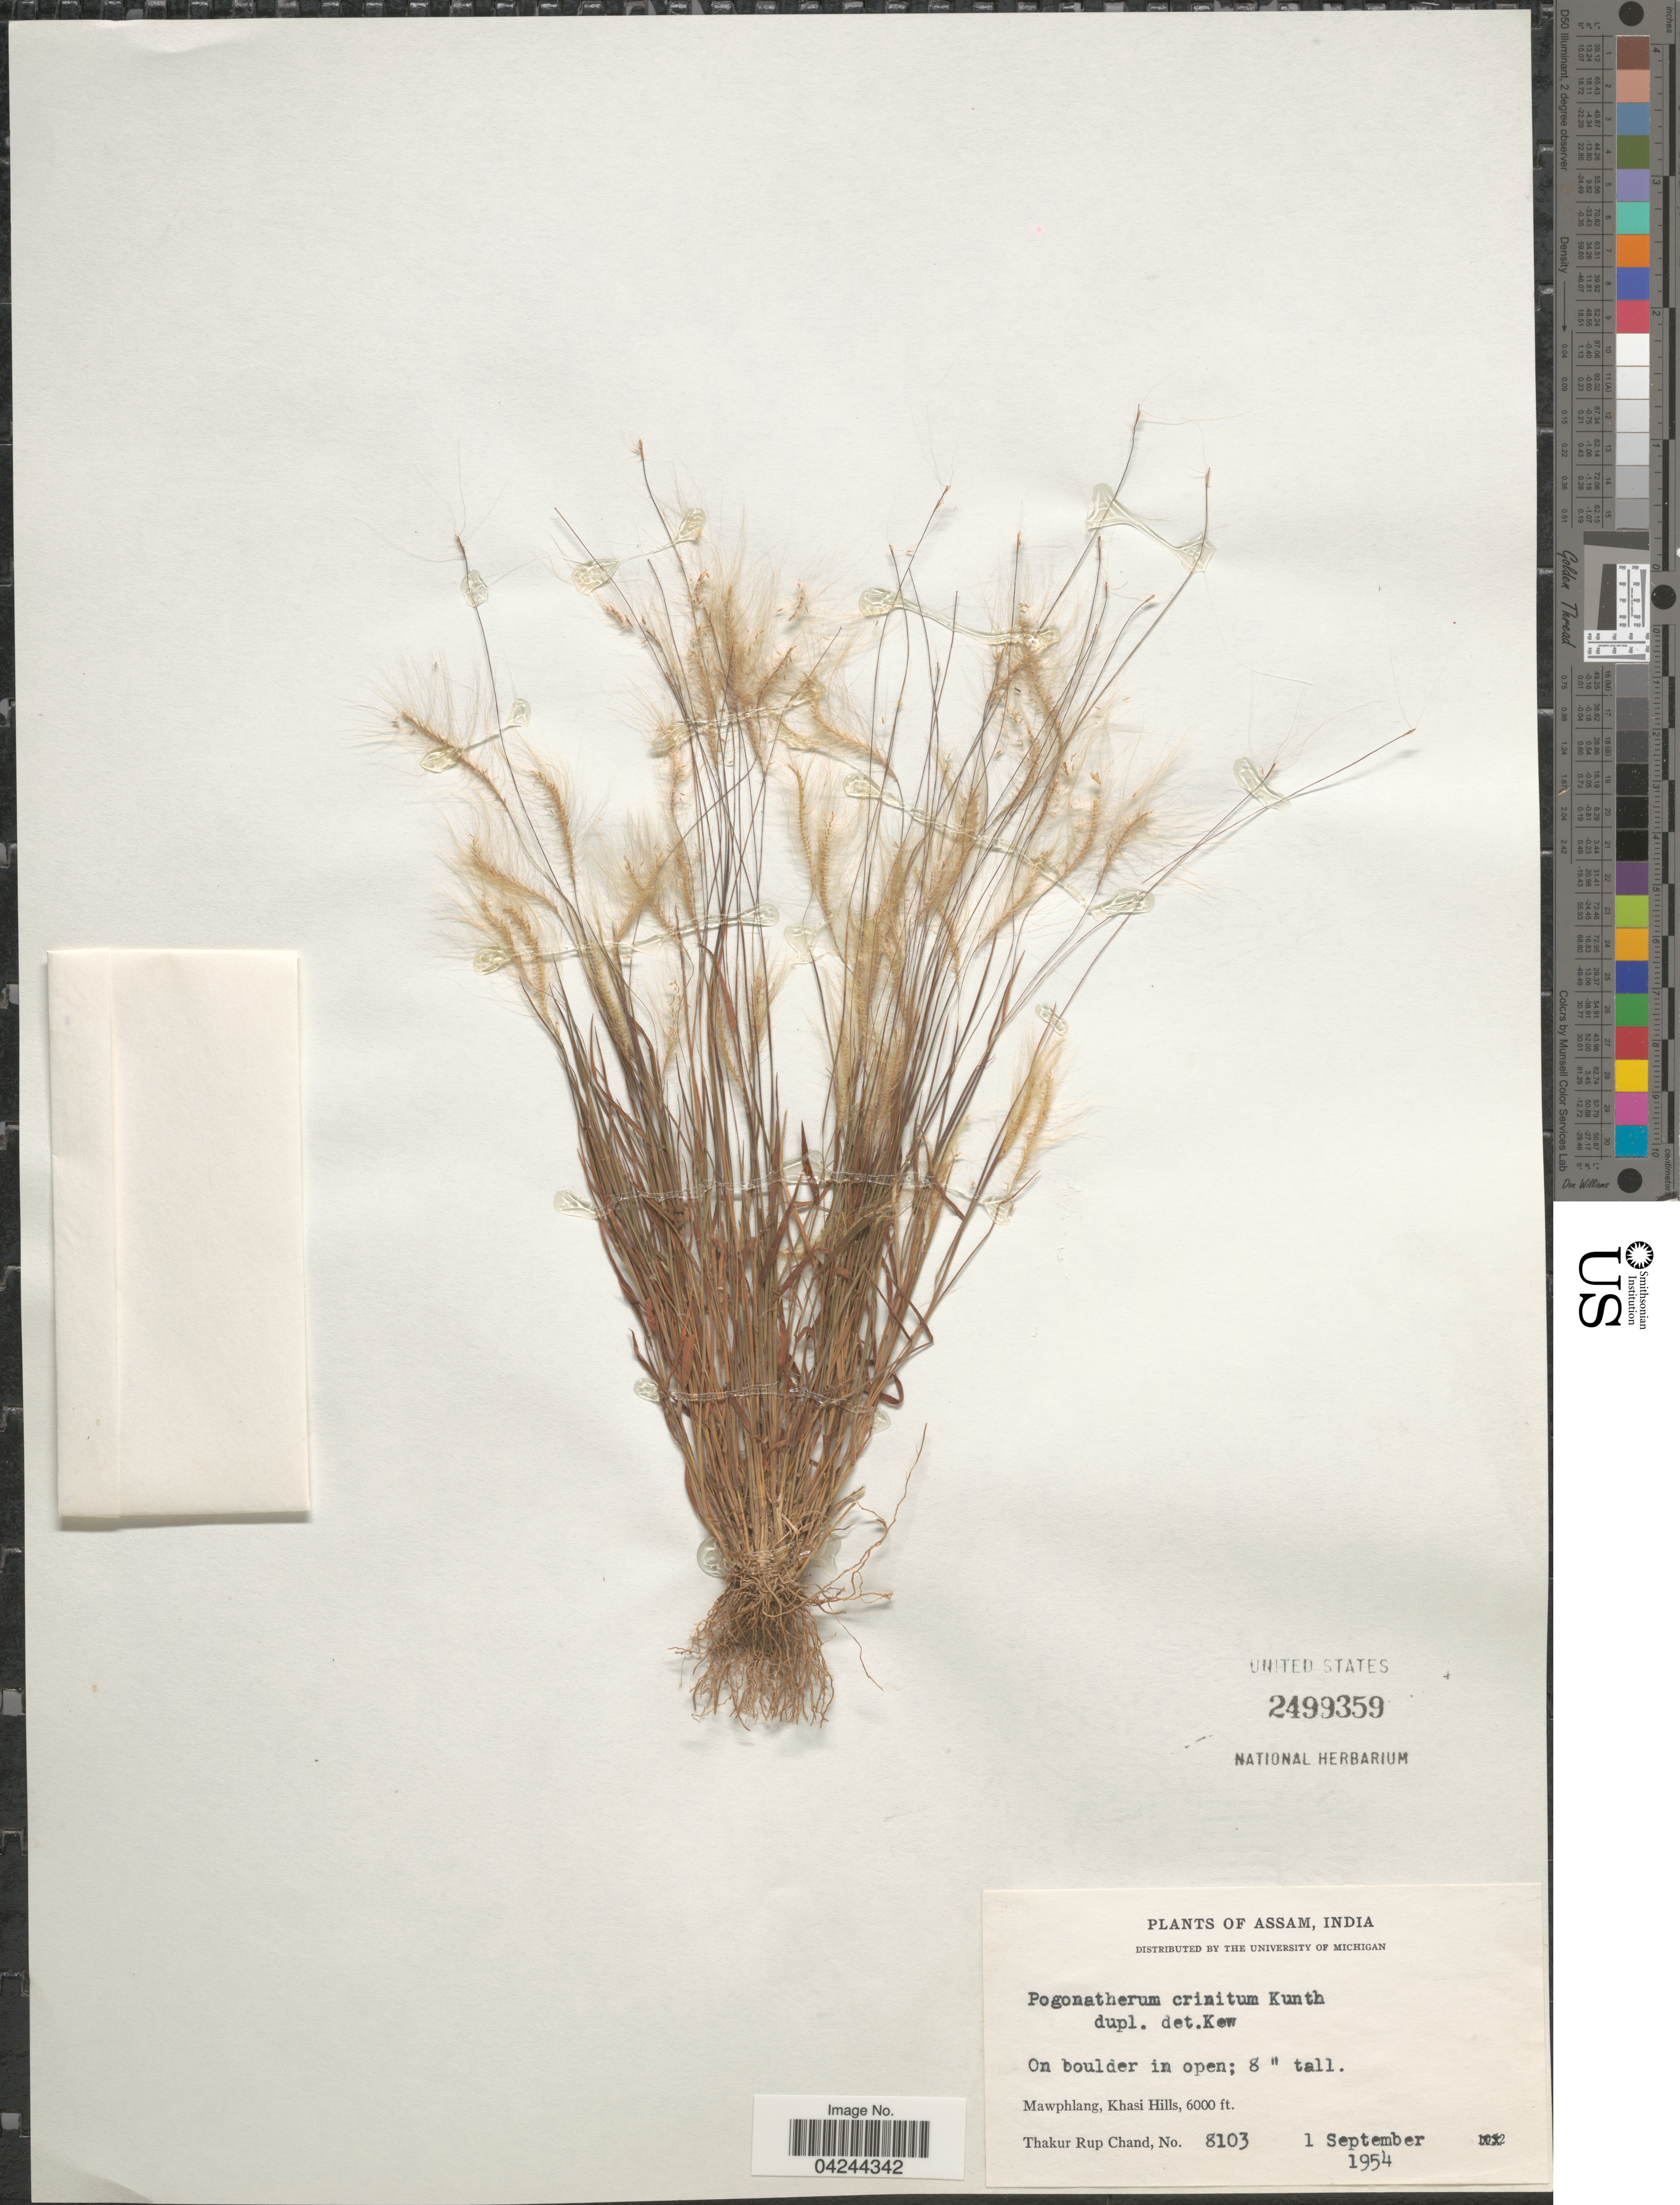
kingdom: Plantae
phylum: Tracheophyta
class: Liliopsida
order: Poales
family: Poaceae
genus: Pogonatherum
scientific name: Pogonatherum crinitum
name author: (Thunb.) Kunth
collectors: T. R. Chand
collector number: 8103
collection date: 1954-09-01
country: India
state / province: Meghalaya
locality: Mawphlang, Khasi Hills.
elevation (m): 1829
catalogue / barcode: US 2499359